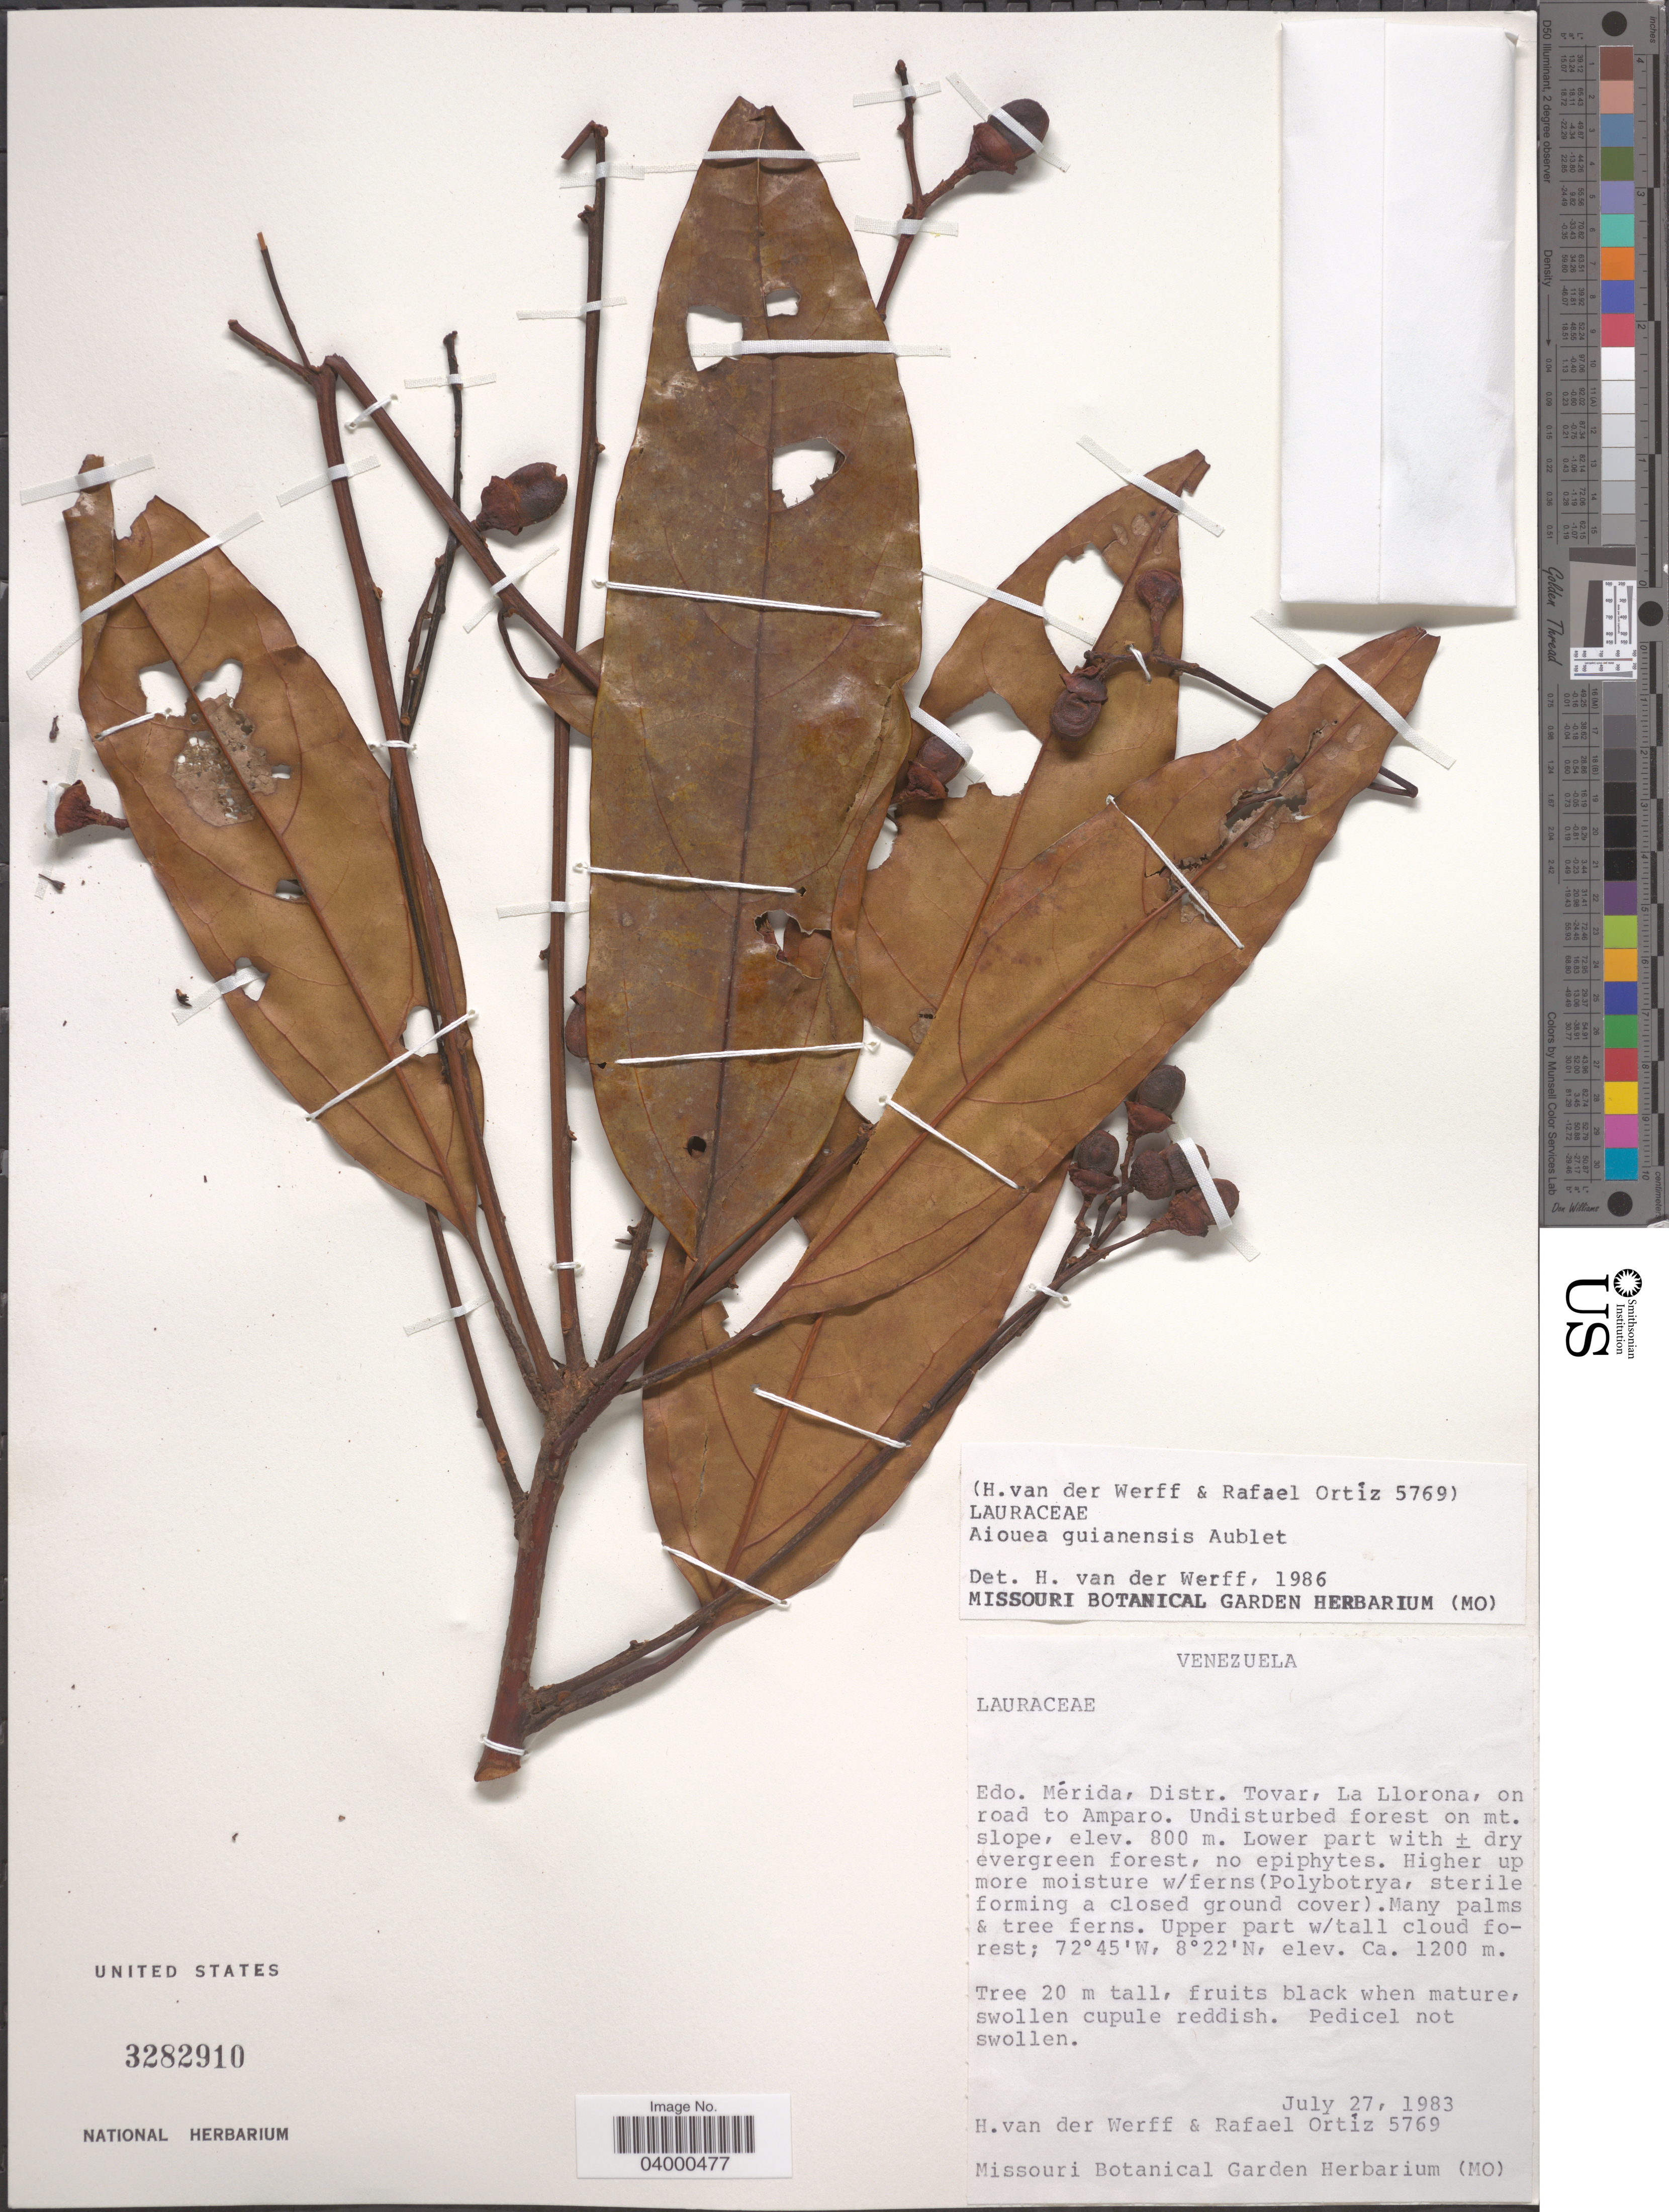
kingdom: Plantae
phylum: Tracheophyta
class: Magnoliopsida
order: Laurales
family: Lauraceae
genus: Aiouea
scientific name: Aiouea guianensis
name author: Aubl.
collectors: H. van der Werff & R. Ortiz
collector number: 5769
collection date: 1983-07-27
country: Venezuela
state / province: Merida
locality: Distr. Tovar, La Llorona, on road to Amparo.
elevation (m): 800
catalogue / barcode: US 3282910